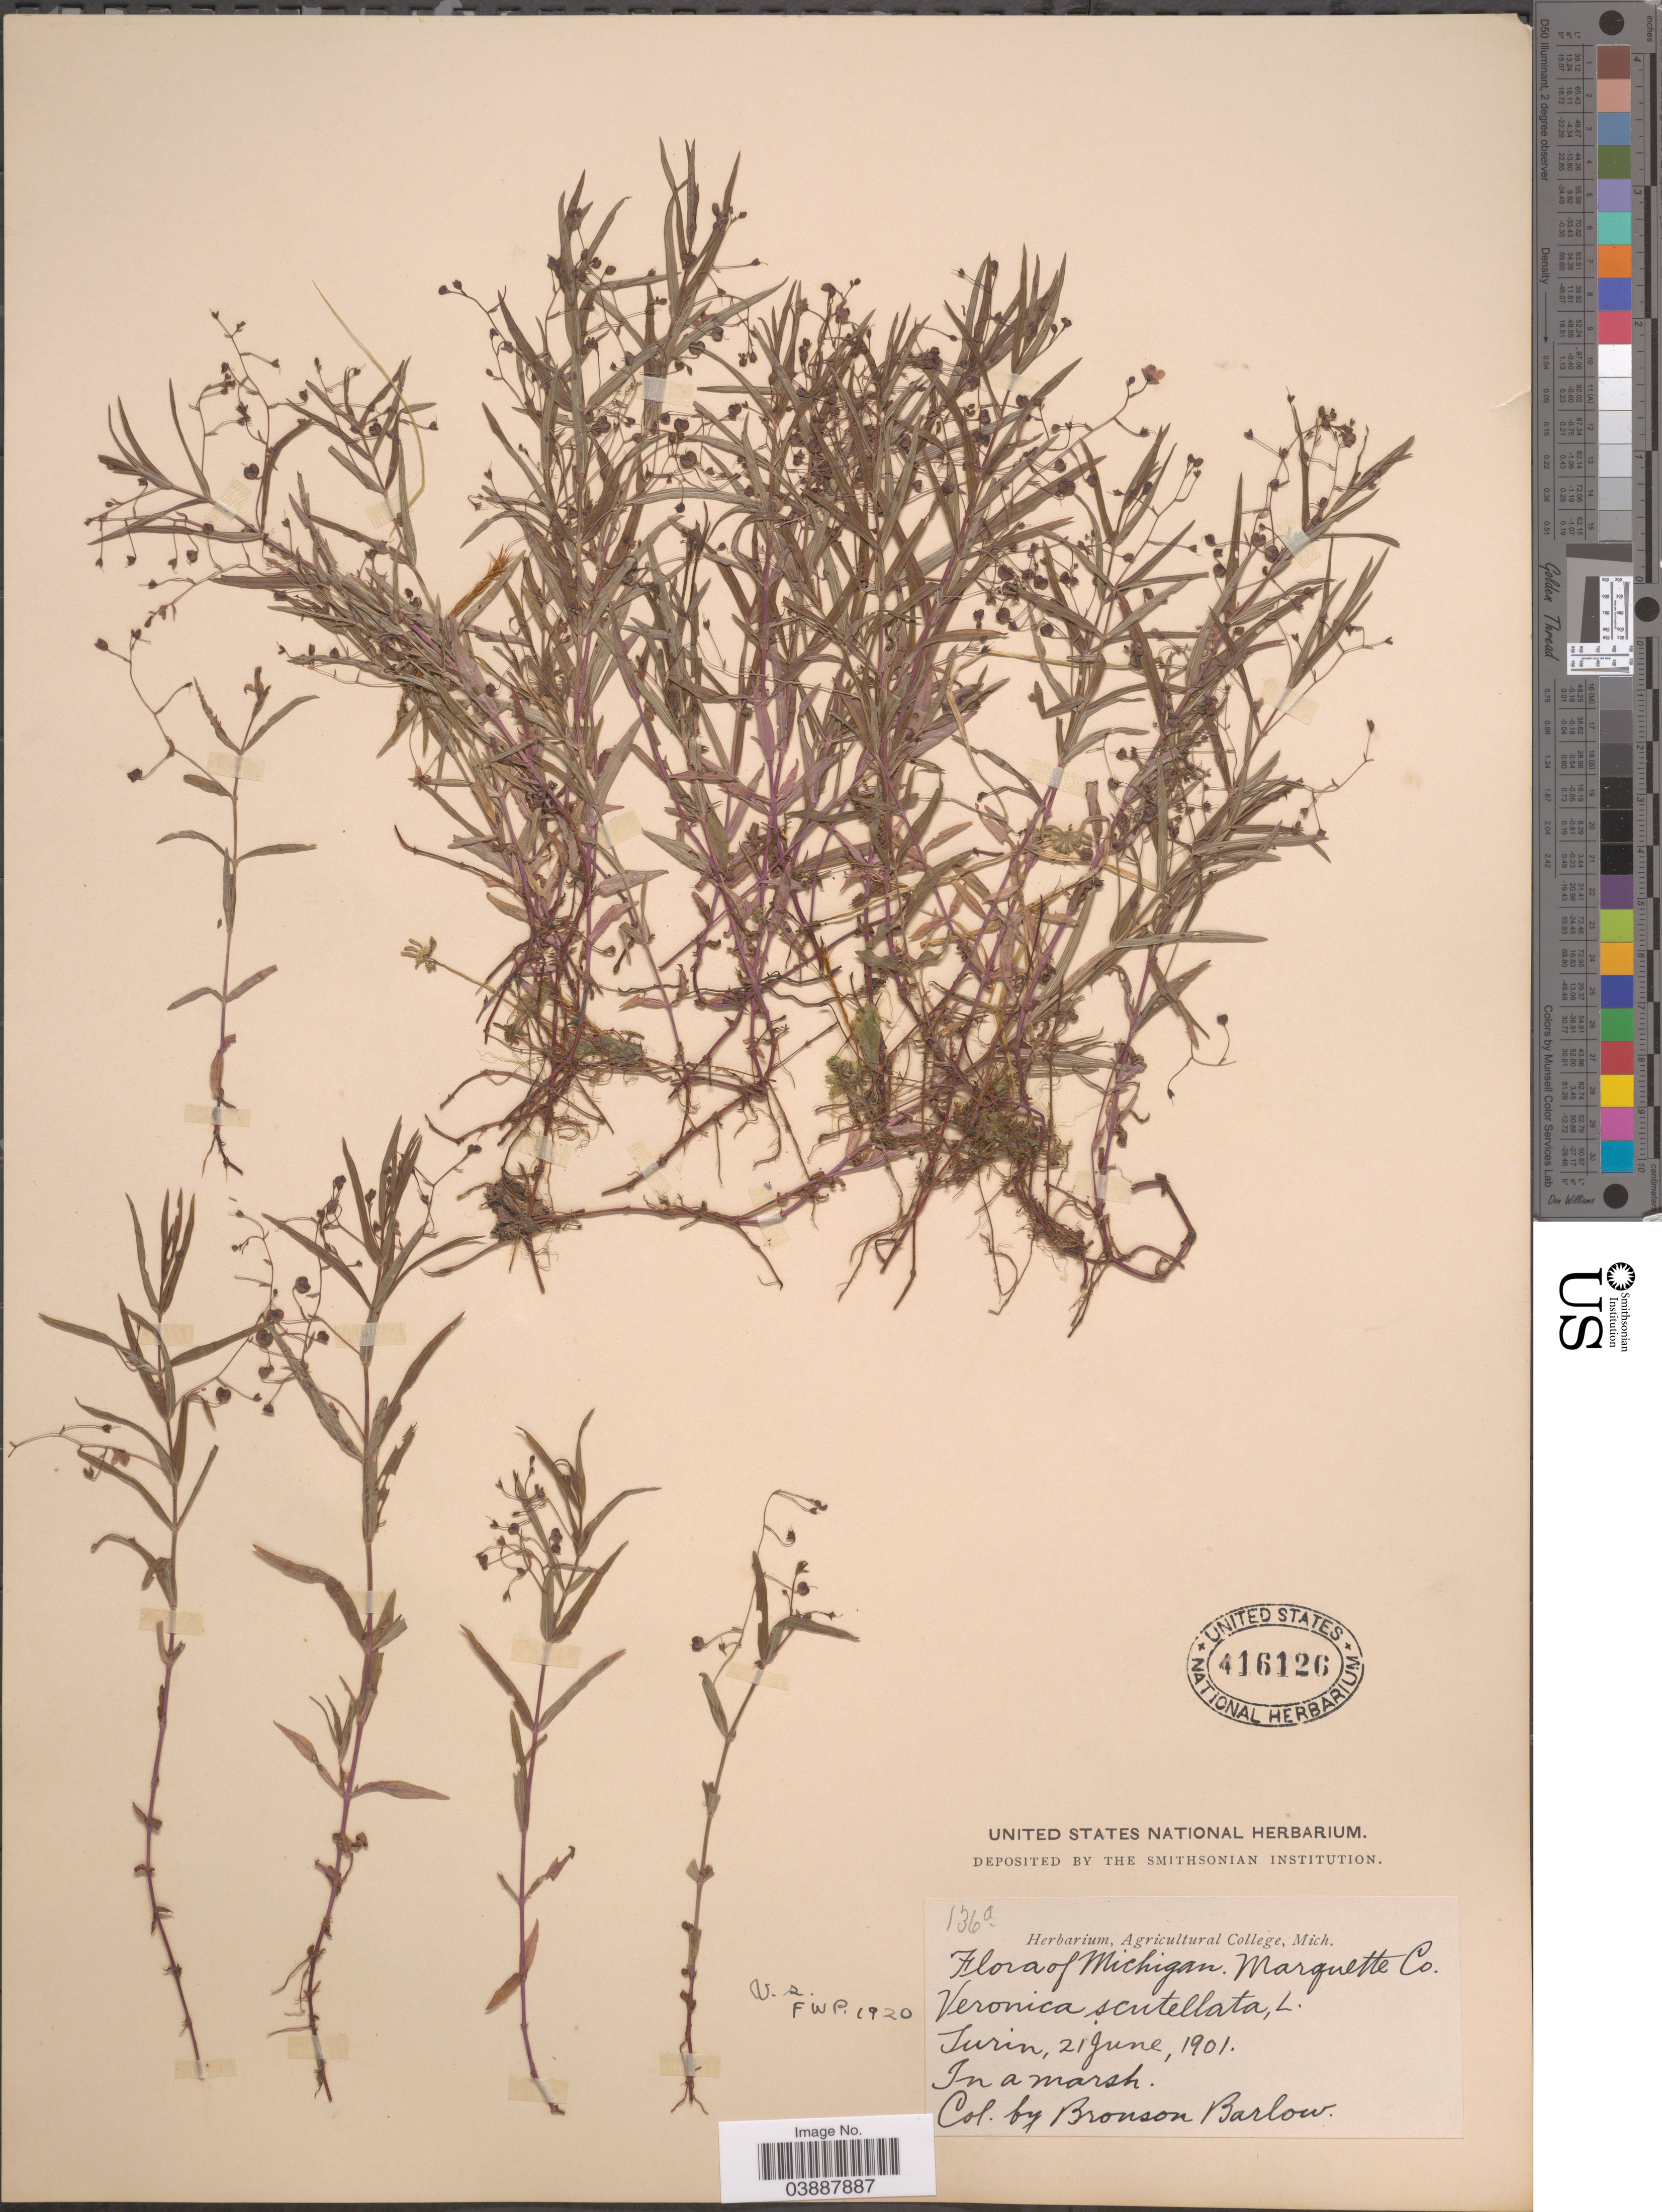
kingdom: Plantae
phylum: Tracheophyta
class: Magnoliopsida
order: Lamiales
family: Plantaginaceae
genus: Veronica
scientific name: Veronica scutellata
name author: L.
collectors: Barlow, B.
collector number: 136a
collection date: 1901-06-21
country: United States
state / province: Michigan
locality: Marquette Co.Turin, In a marsh.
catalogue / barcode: US 416126